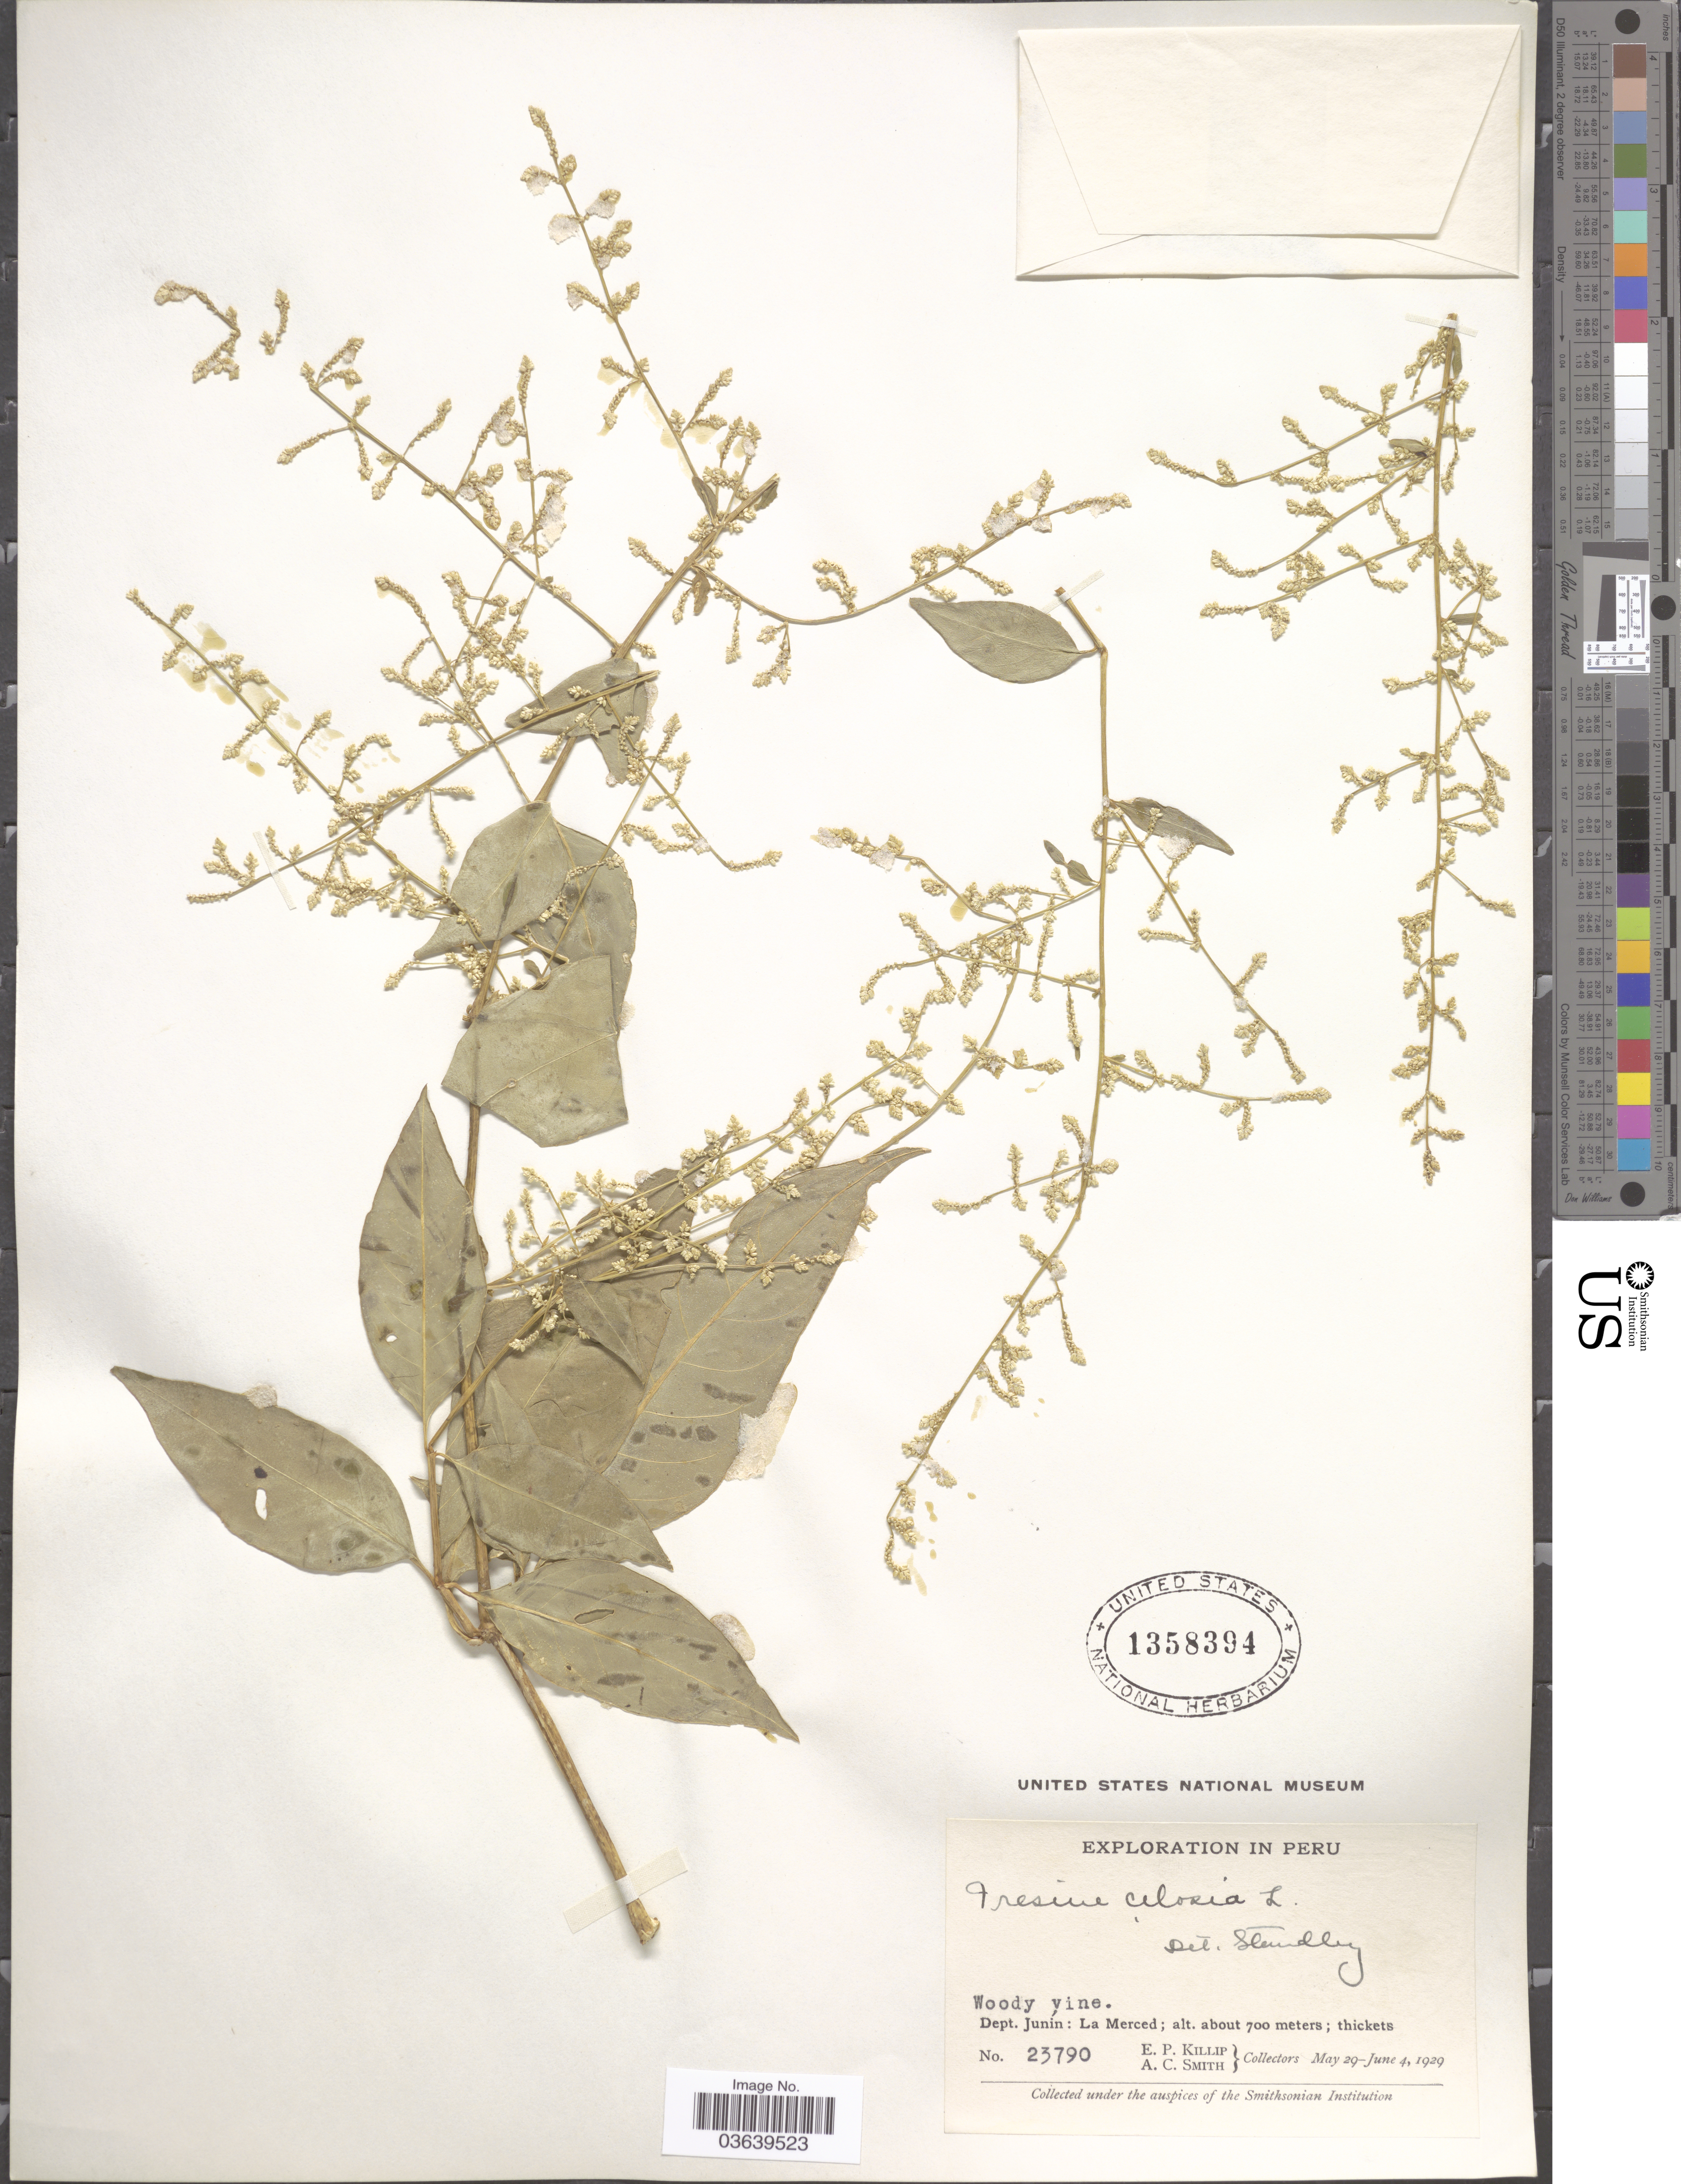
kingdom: Plantae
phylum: Tracheophyta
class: Magnoliopsida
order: Caryophyllales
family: Amaranthaceae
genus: Iresine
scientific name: Iresine celosia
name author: L.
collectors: E. P. Killip & A. C. Smith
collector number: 23790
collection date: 1929-05-29/1929-06-04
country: Peru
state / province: Junín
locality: Dept. Junín: La Merced.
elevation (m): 700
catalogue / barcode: US 1358394